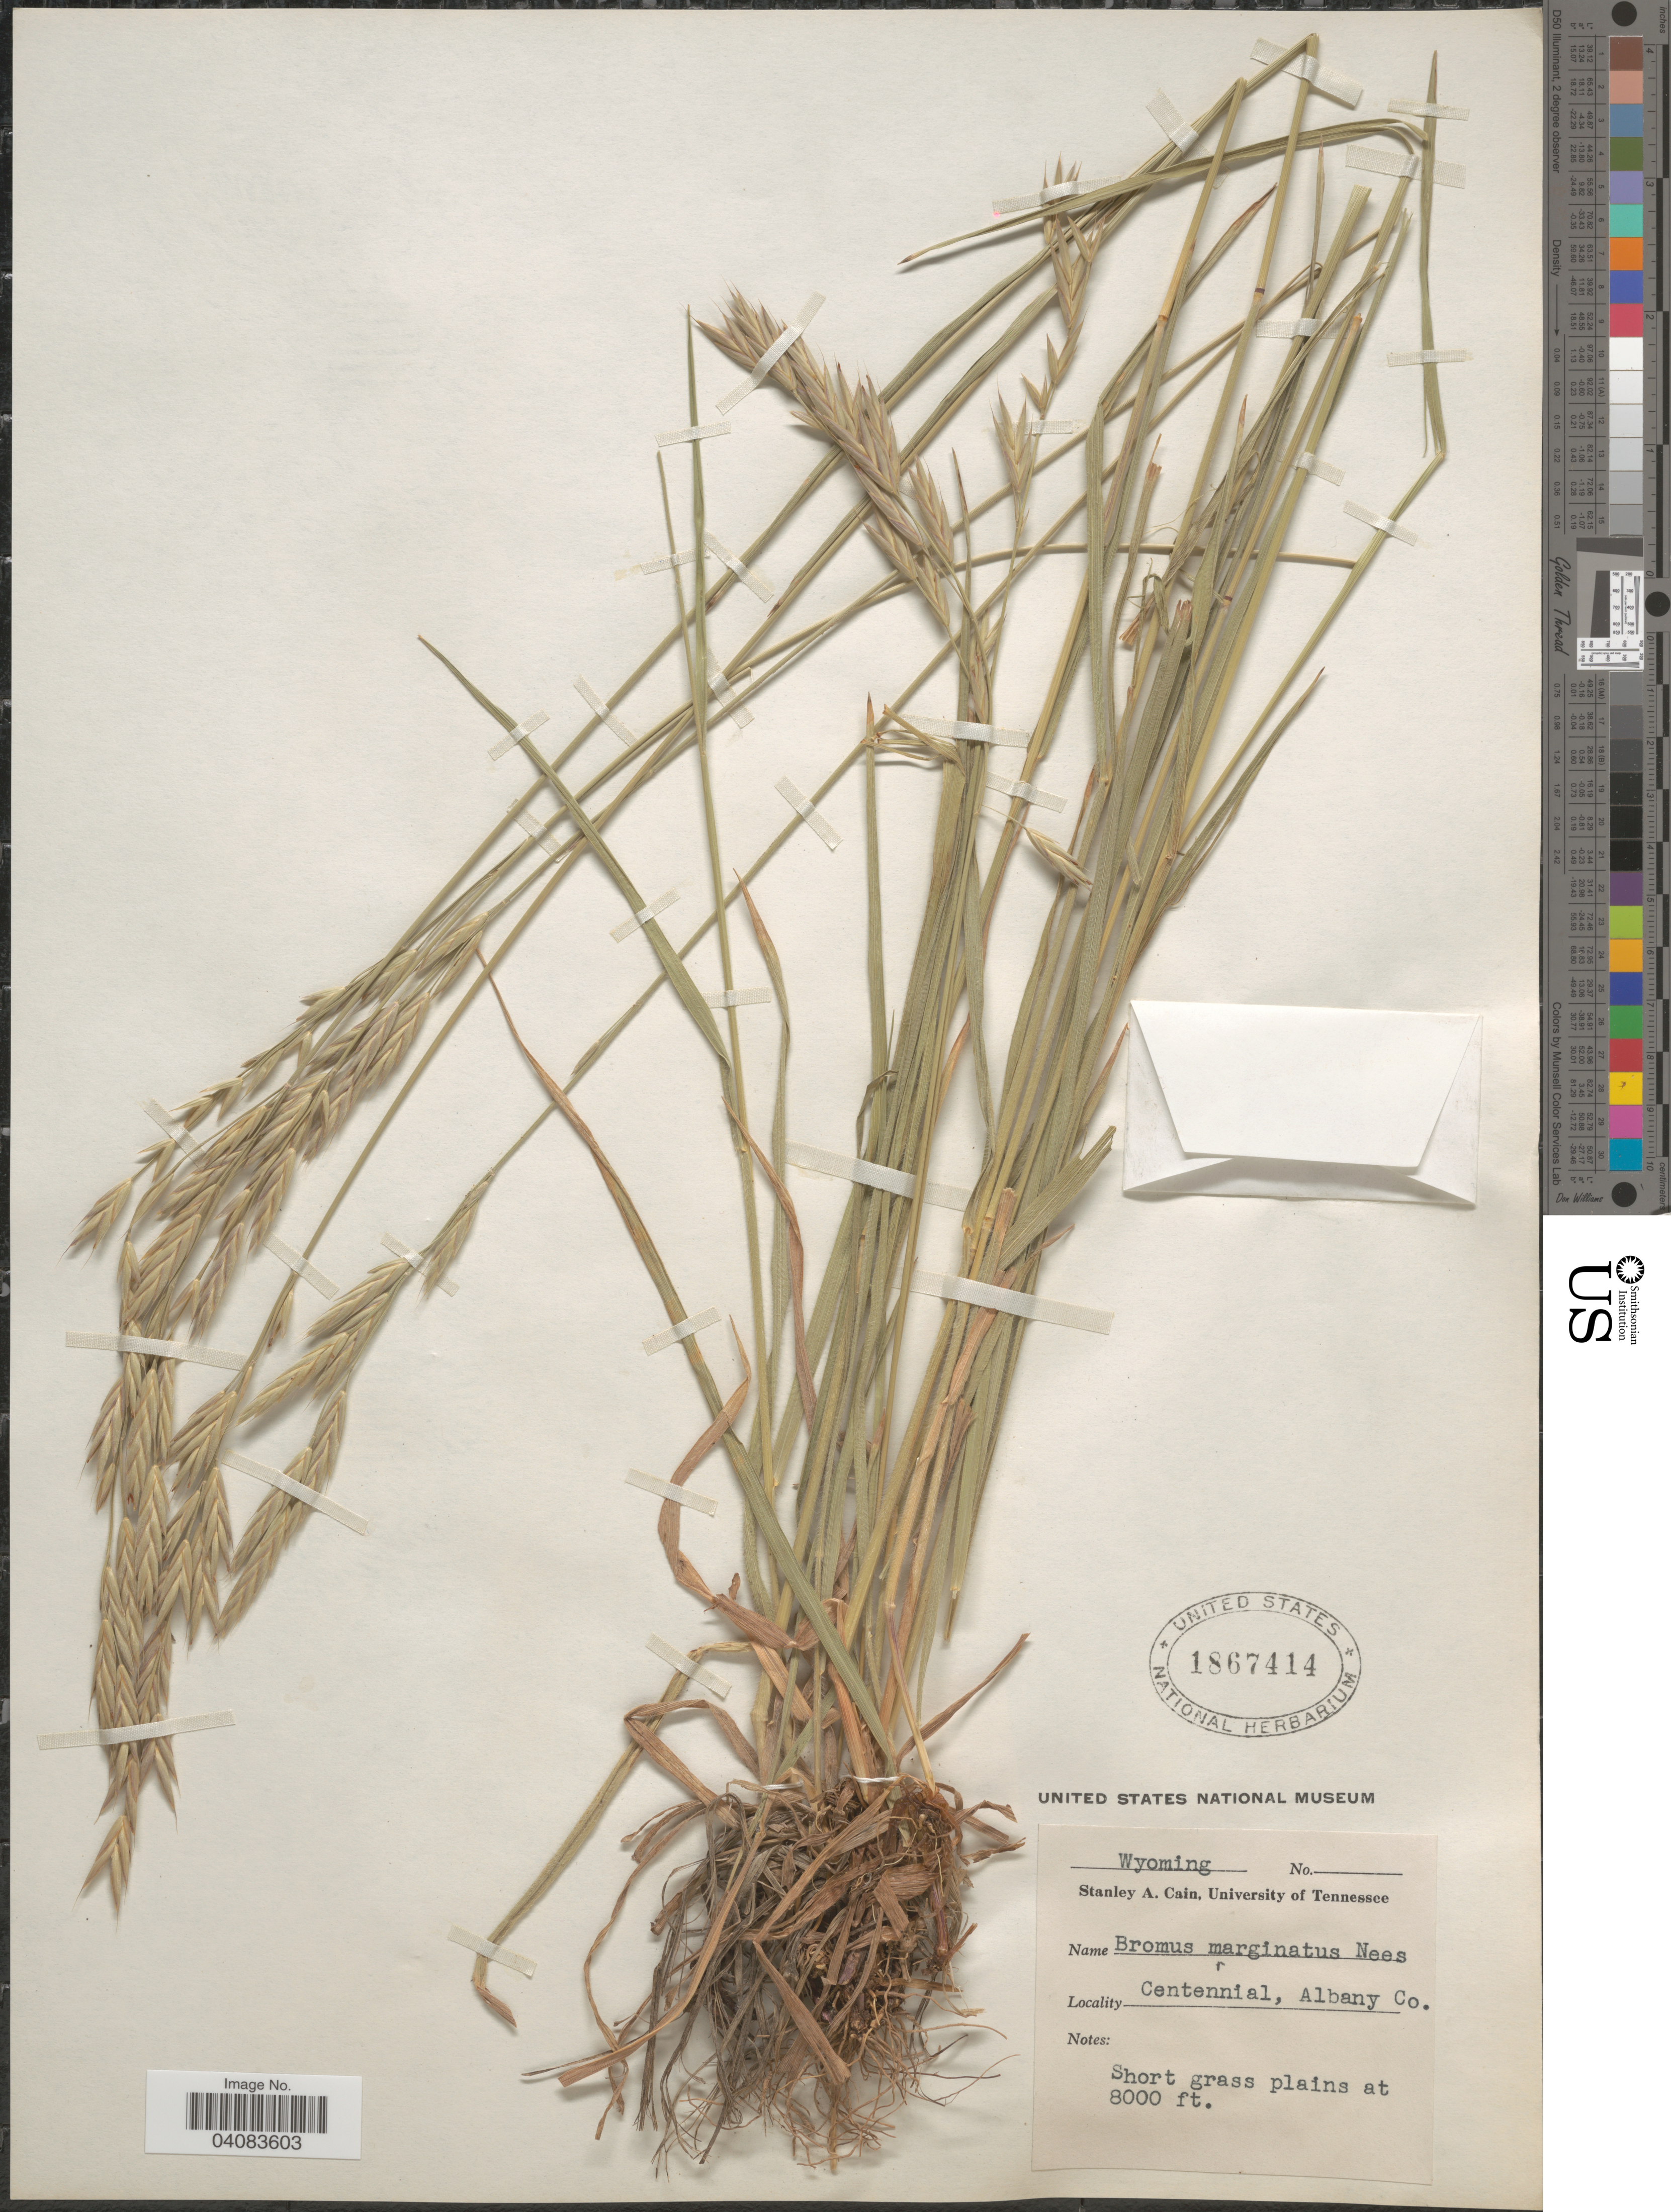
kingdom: Plantae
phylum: Tracheophyta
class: Liliopsida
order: Poales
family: Poaceae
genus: Bromus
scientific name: Bromus marginatus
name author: Nees ex Steud.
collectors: S. Cain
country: United States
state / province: Wyoming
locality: Centennial, Albany Co.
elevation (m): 2438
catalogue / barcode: US 1867414